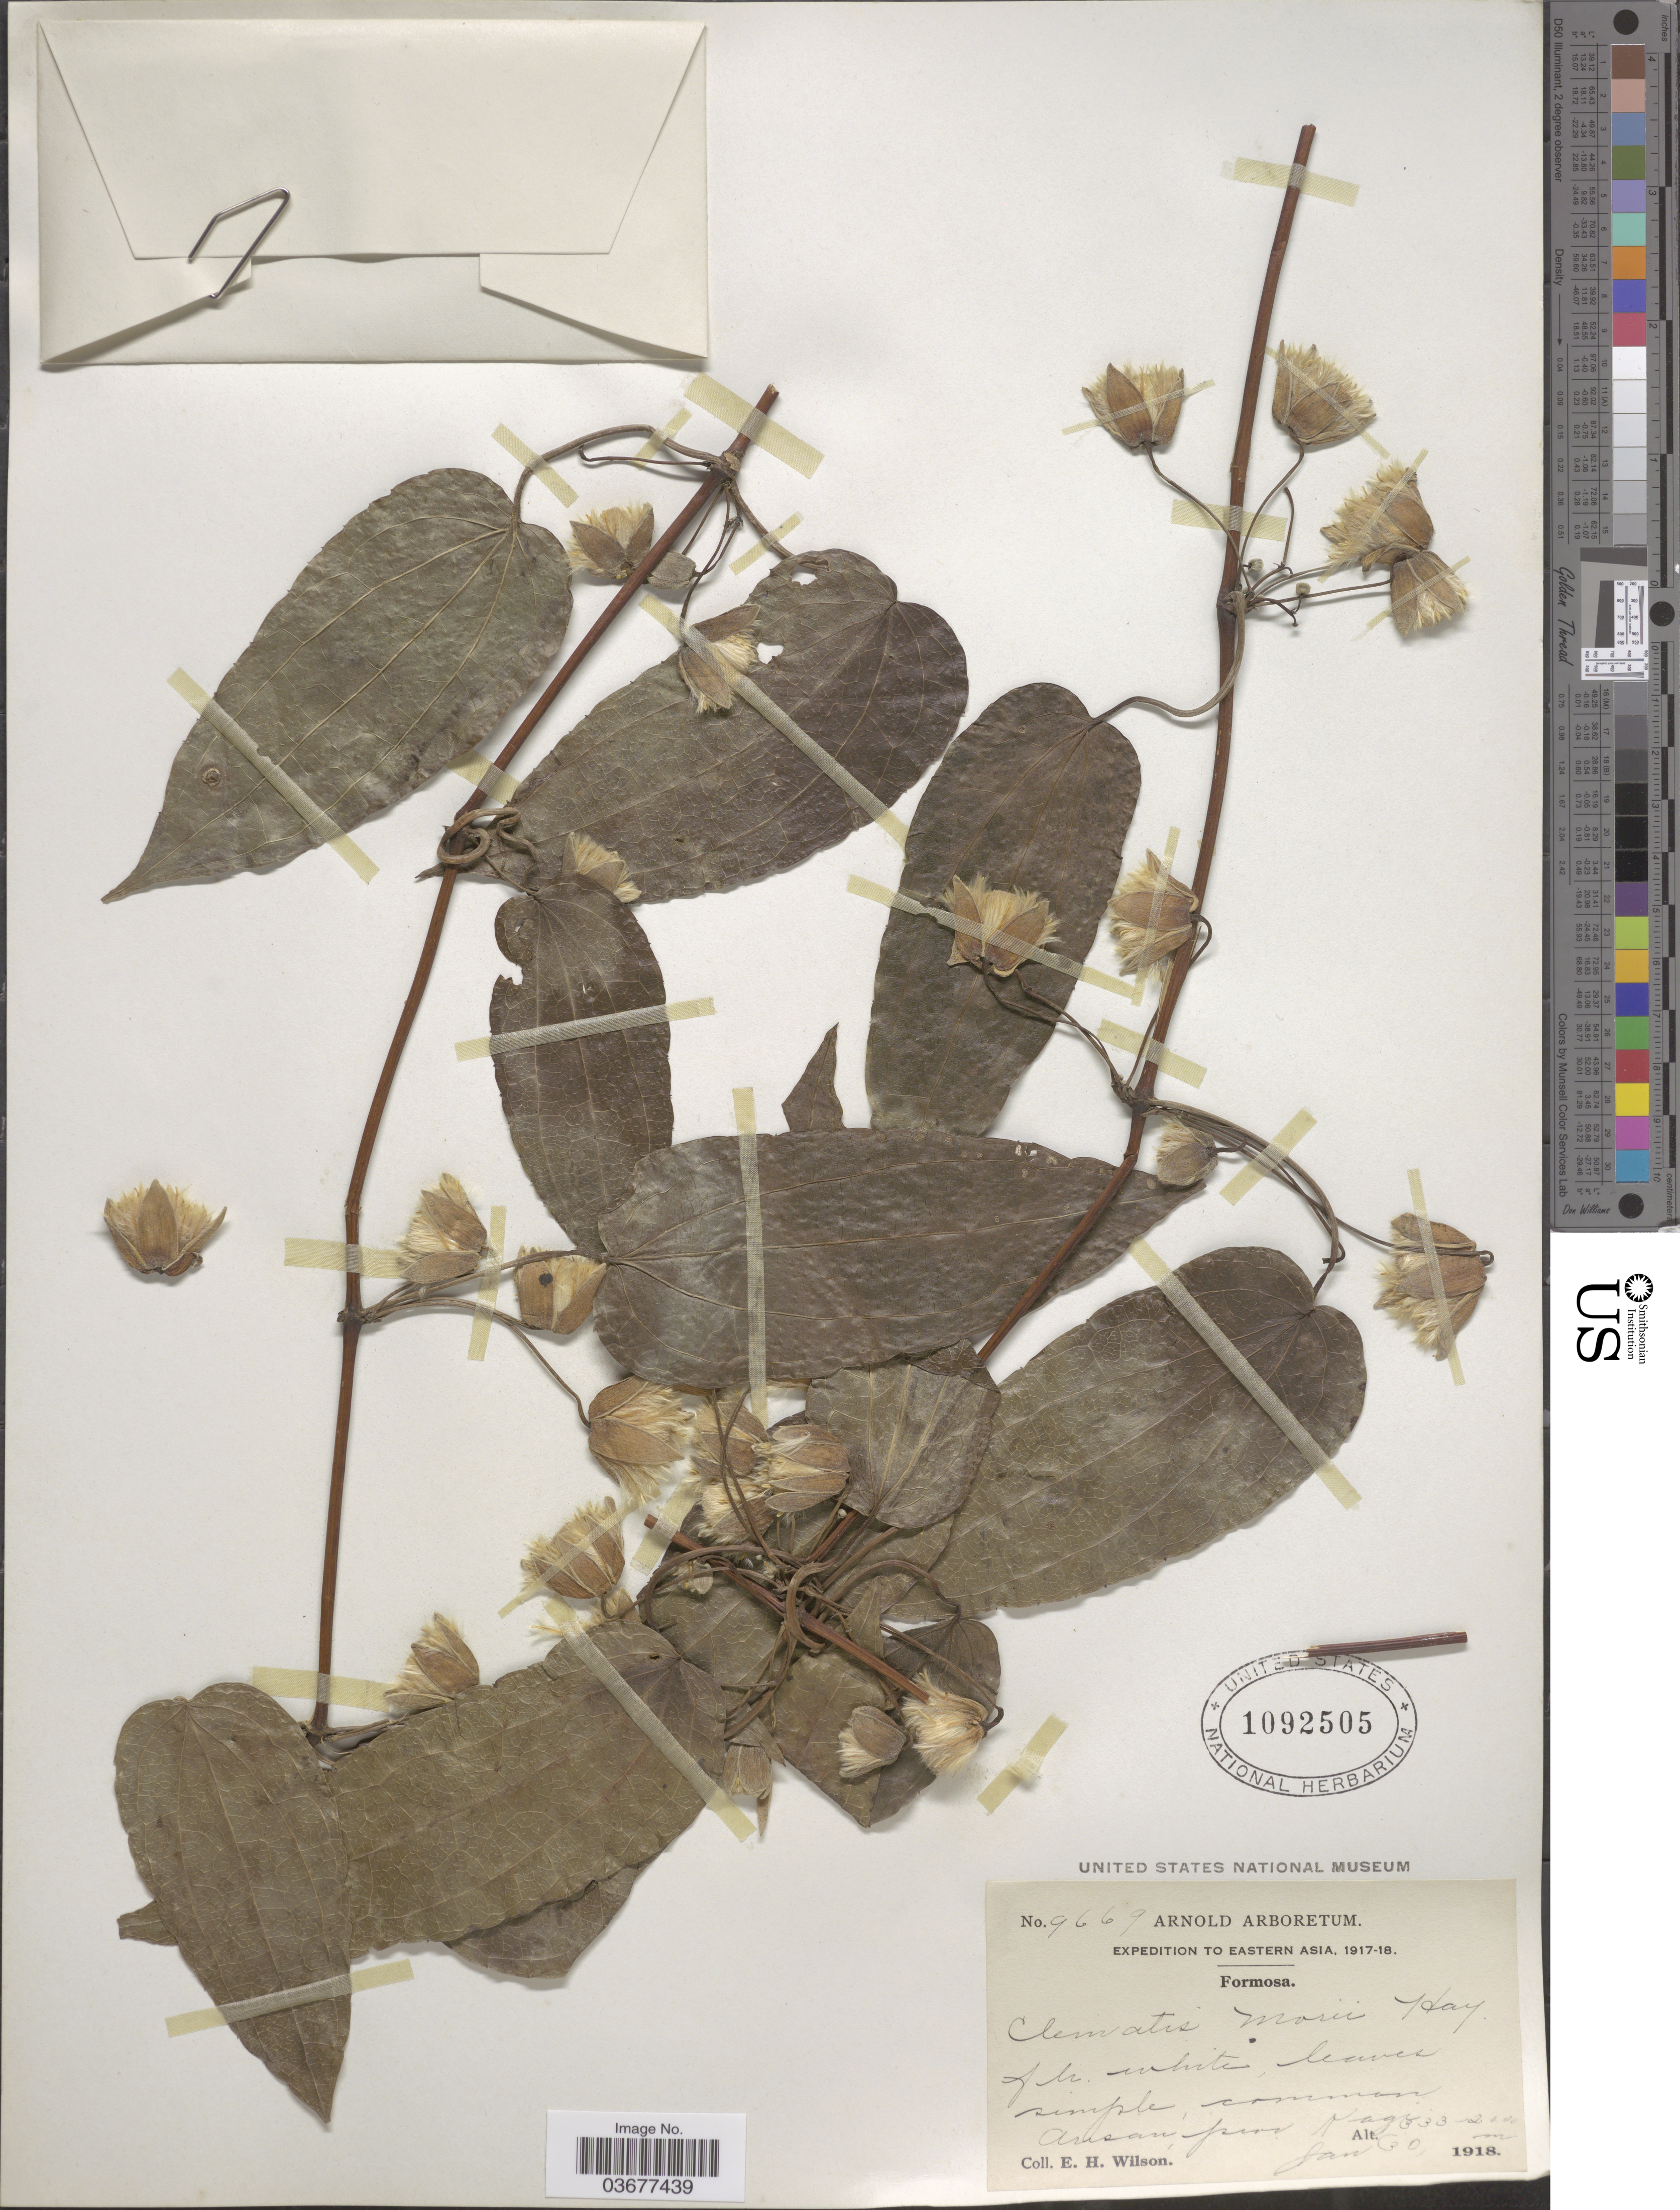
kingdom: Plantae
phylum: Tracheophyta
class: Magnoliopsida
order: Ranunculales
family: Ranunculaceae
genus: Clematis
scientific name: Clematis morii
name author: Hayata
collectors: E. Wilson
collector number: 9669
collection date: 1918-01-30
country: Taiwan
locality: Formosa. Arisan, Prov Kagi.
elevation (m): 1333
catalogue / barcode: US 1092505